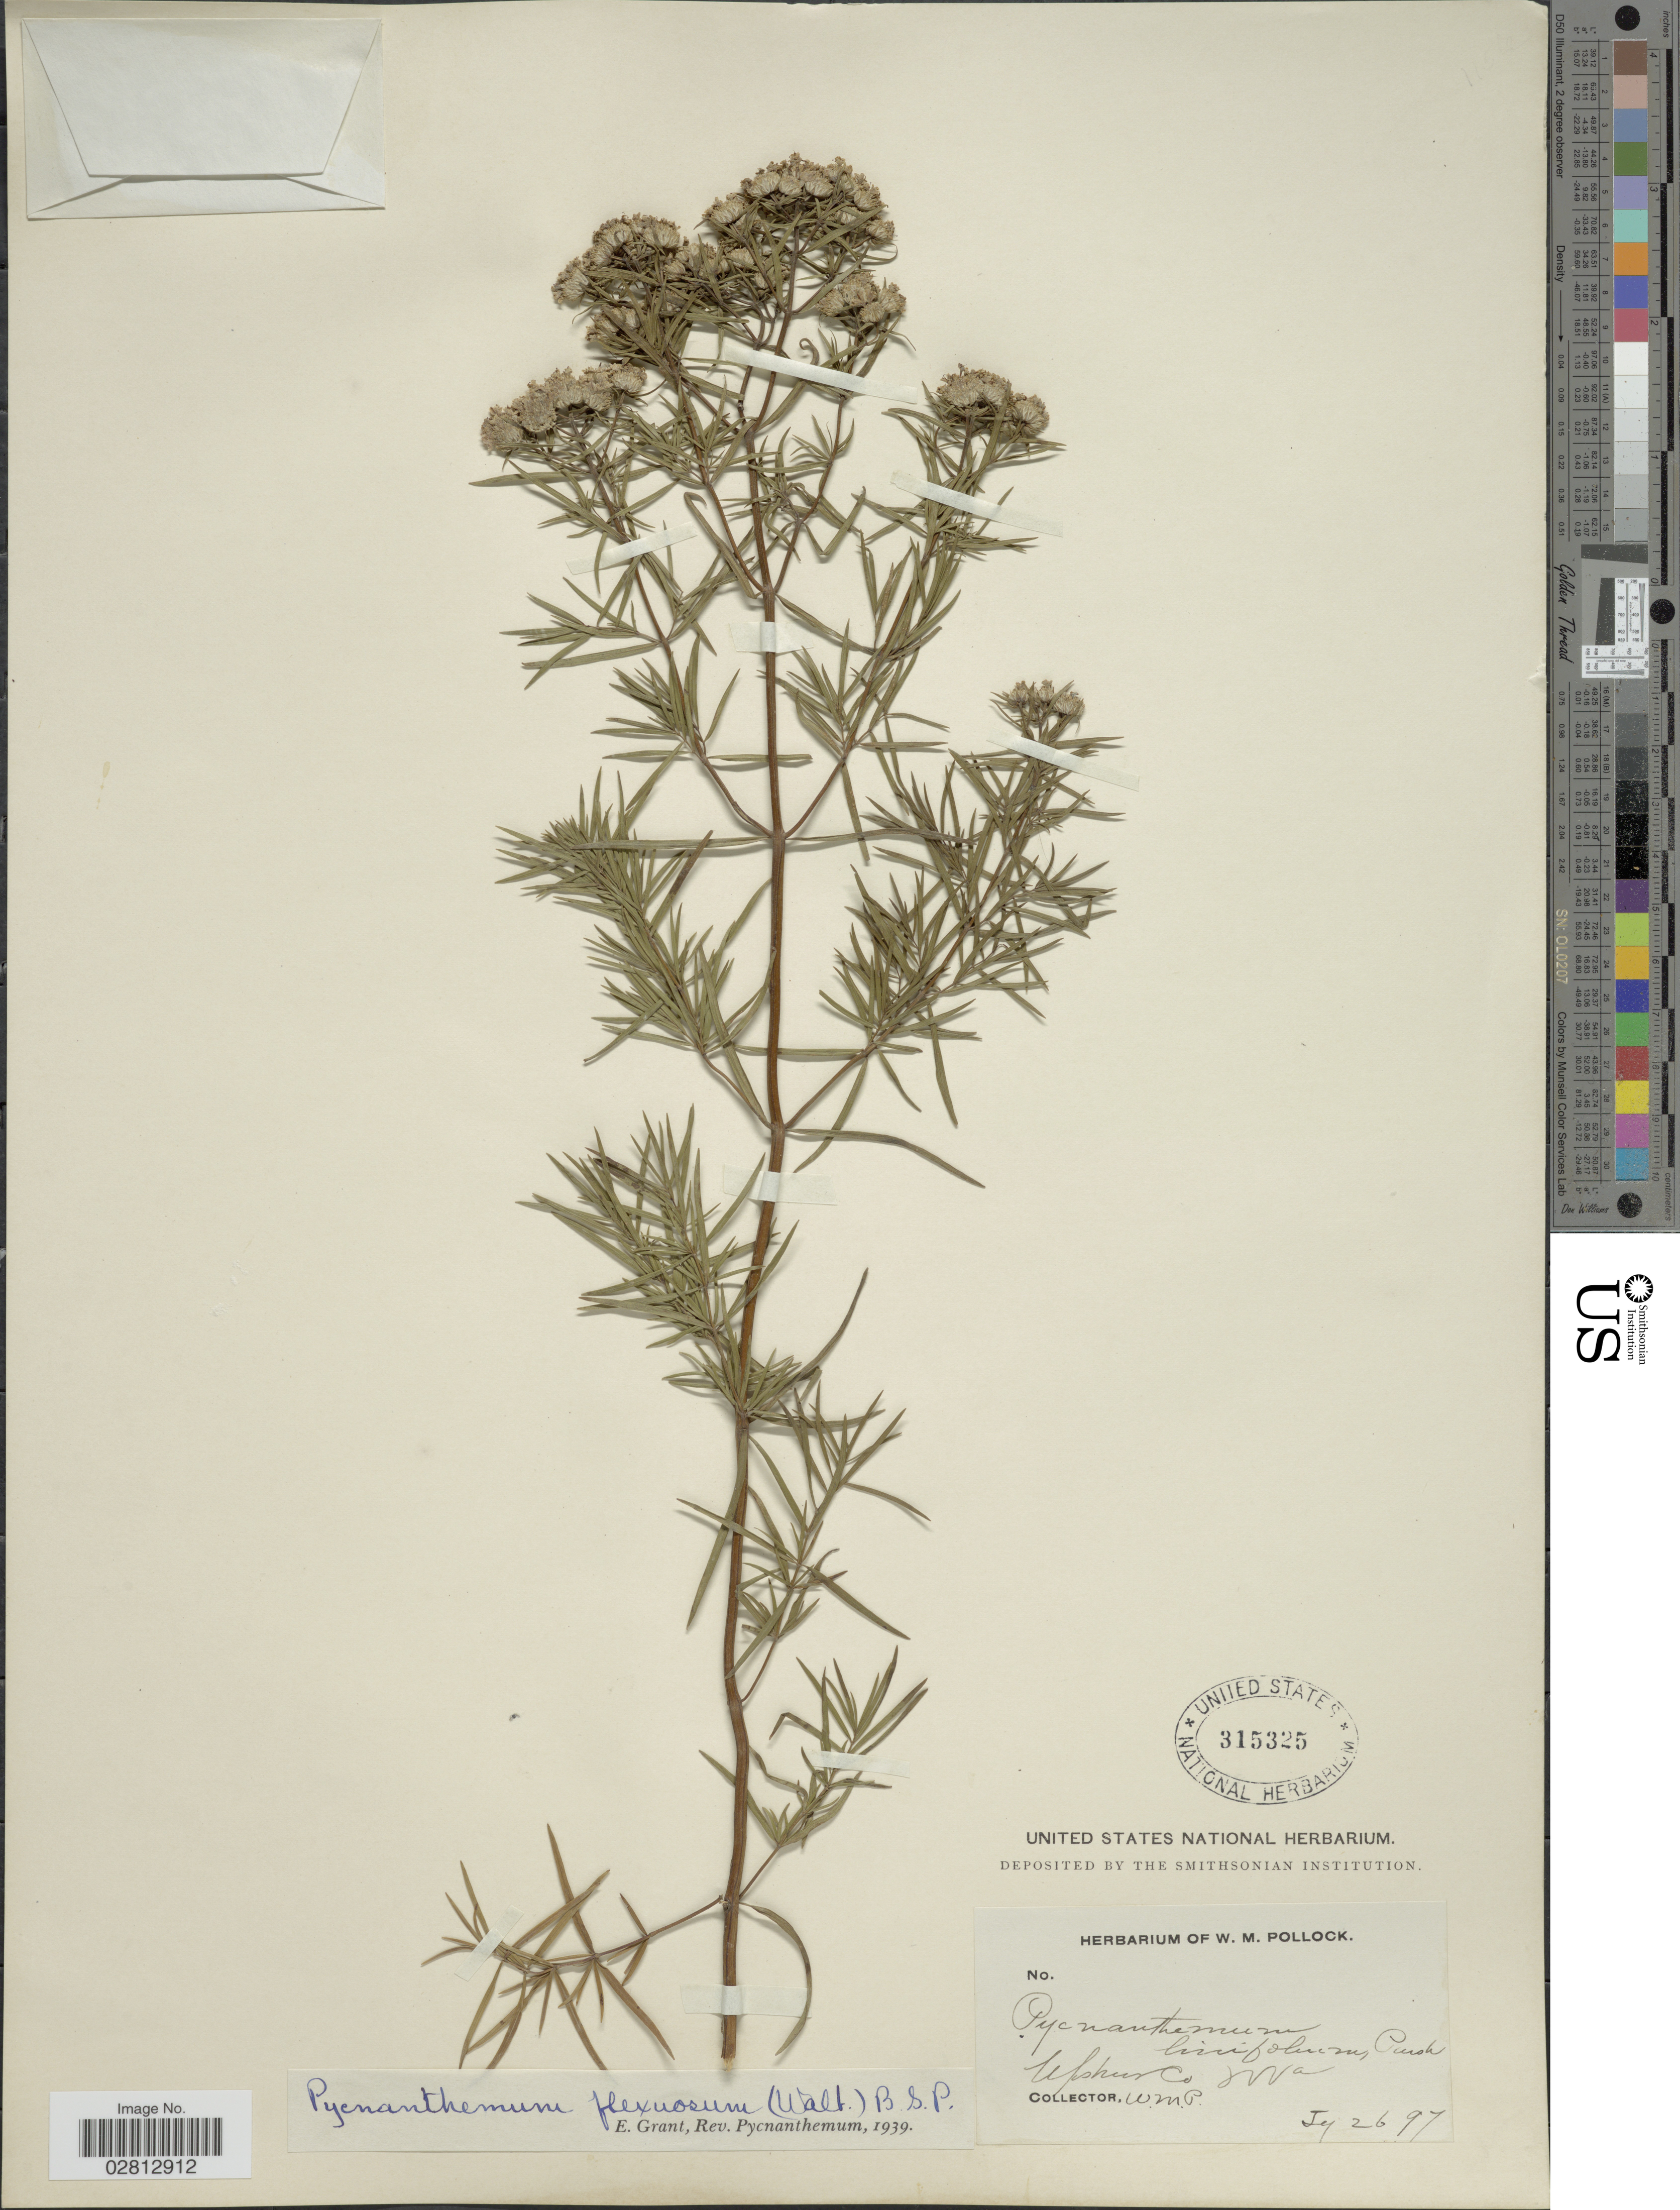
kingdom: Plantae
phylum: Tracheophyta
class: Magnoliopsida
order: Lamiales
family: Lamiaceae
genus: Pycnanthemum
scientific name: Pycnanthemum tenuifolium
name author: Schrad.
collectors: W. M. Pollock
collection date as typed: Transcribed d/m/y: 26/7/97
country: United States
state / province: West Virginia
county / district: Upshur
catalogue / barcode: US 315325